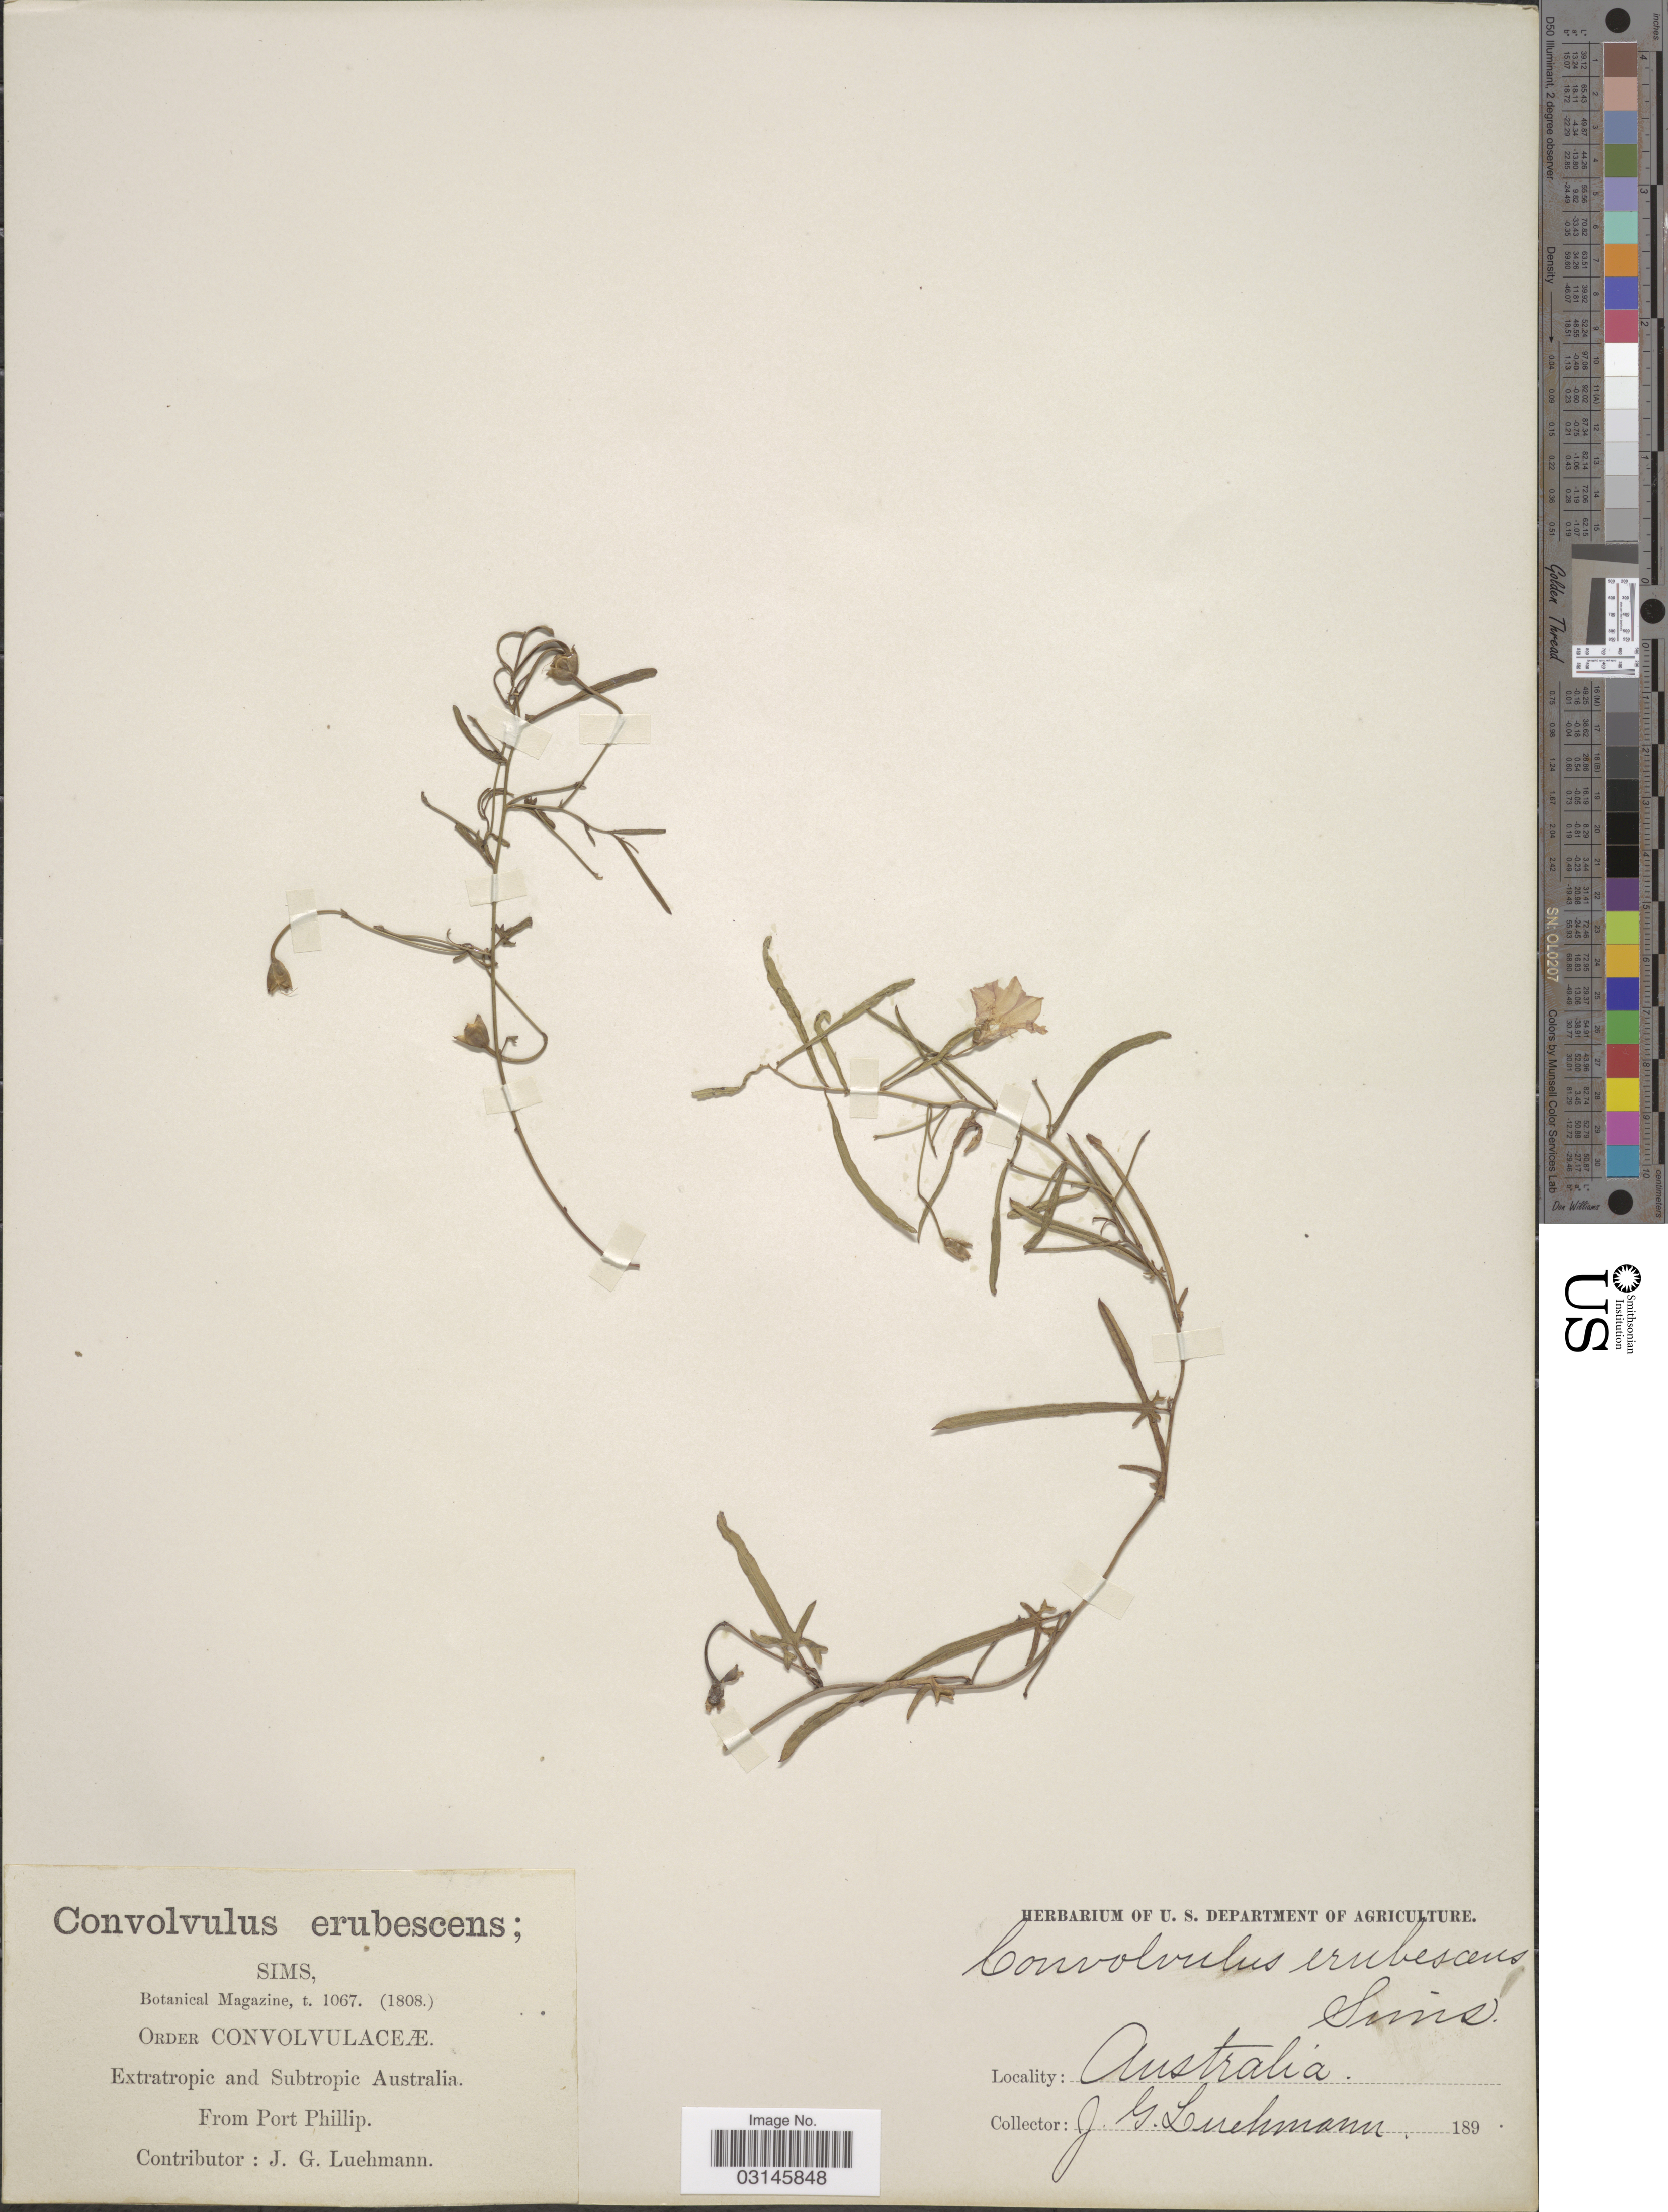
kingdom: Plantae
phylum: Tracheophyta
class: Magnoliopsida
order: Solanales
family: Convolvulaceae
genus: Convolvulus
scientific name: Convolvulus erubescens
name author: Sims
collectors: J. Luehmann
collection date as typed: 189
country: Australia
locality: Extratropic and Subtropic Australia, From Port Phillip.